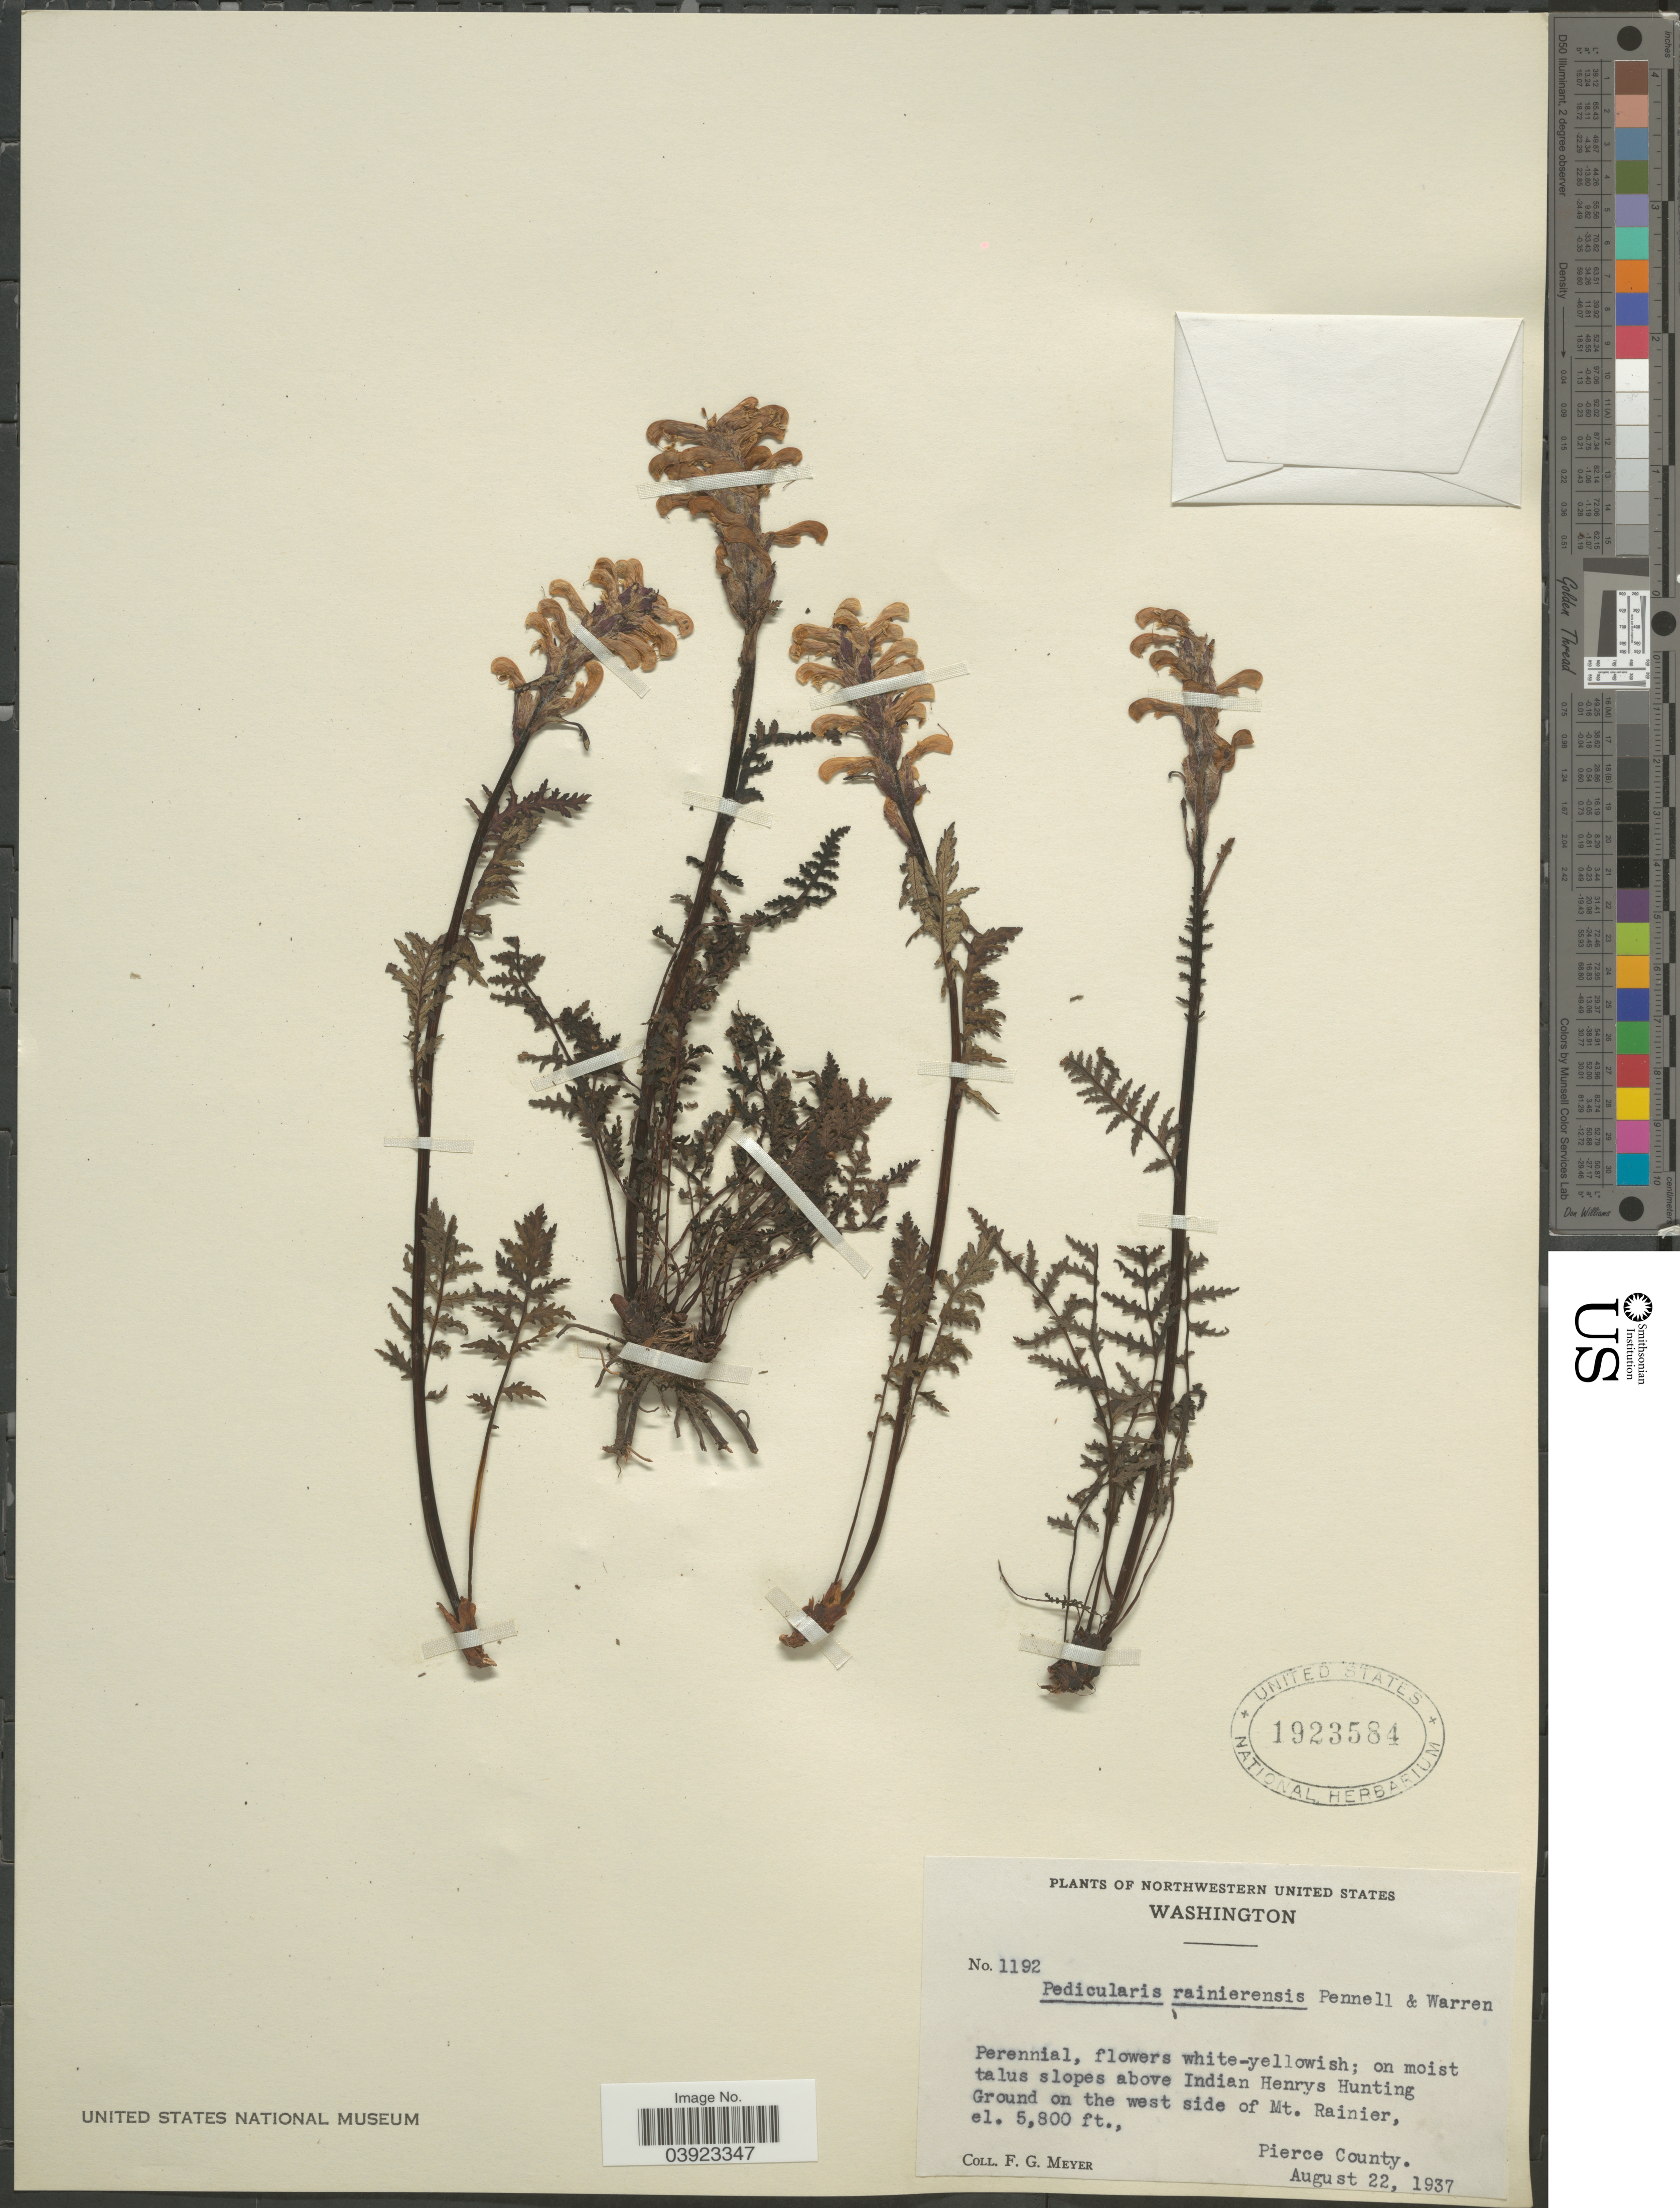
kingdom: Plantae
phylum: Tracheophyta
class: Magnoliopsida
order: Lamiales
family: Orobanchaceae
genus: Pedicularis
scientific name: Pedicularis rainierensis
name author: Pennell & F.A. Warren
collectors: F. G. Meyer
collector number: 1192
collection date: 1937-08-22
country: United States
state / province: Washington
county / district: Pierce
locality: Above Indian Henrys Hunting Ground on the west side of Mt. Rainier. Pierce County.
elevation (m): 1768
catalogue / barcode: US 1923584